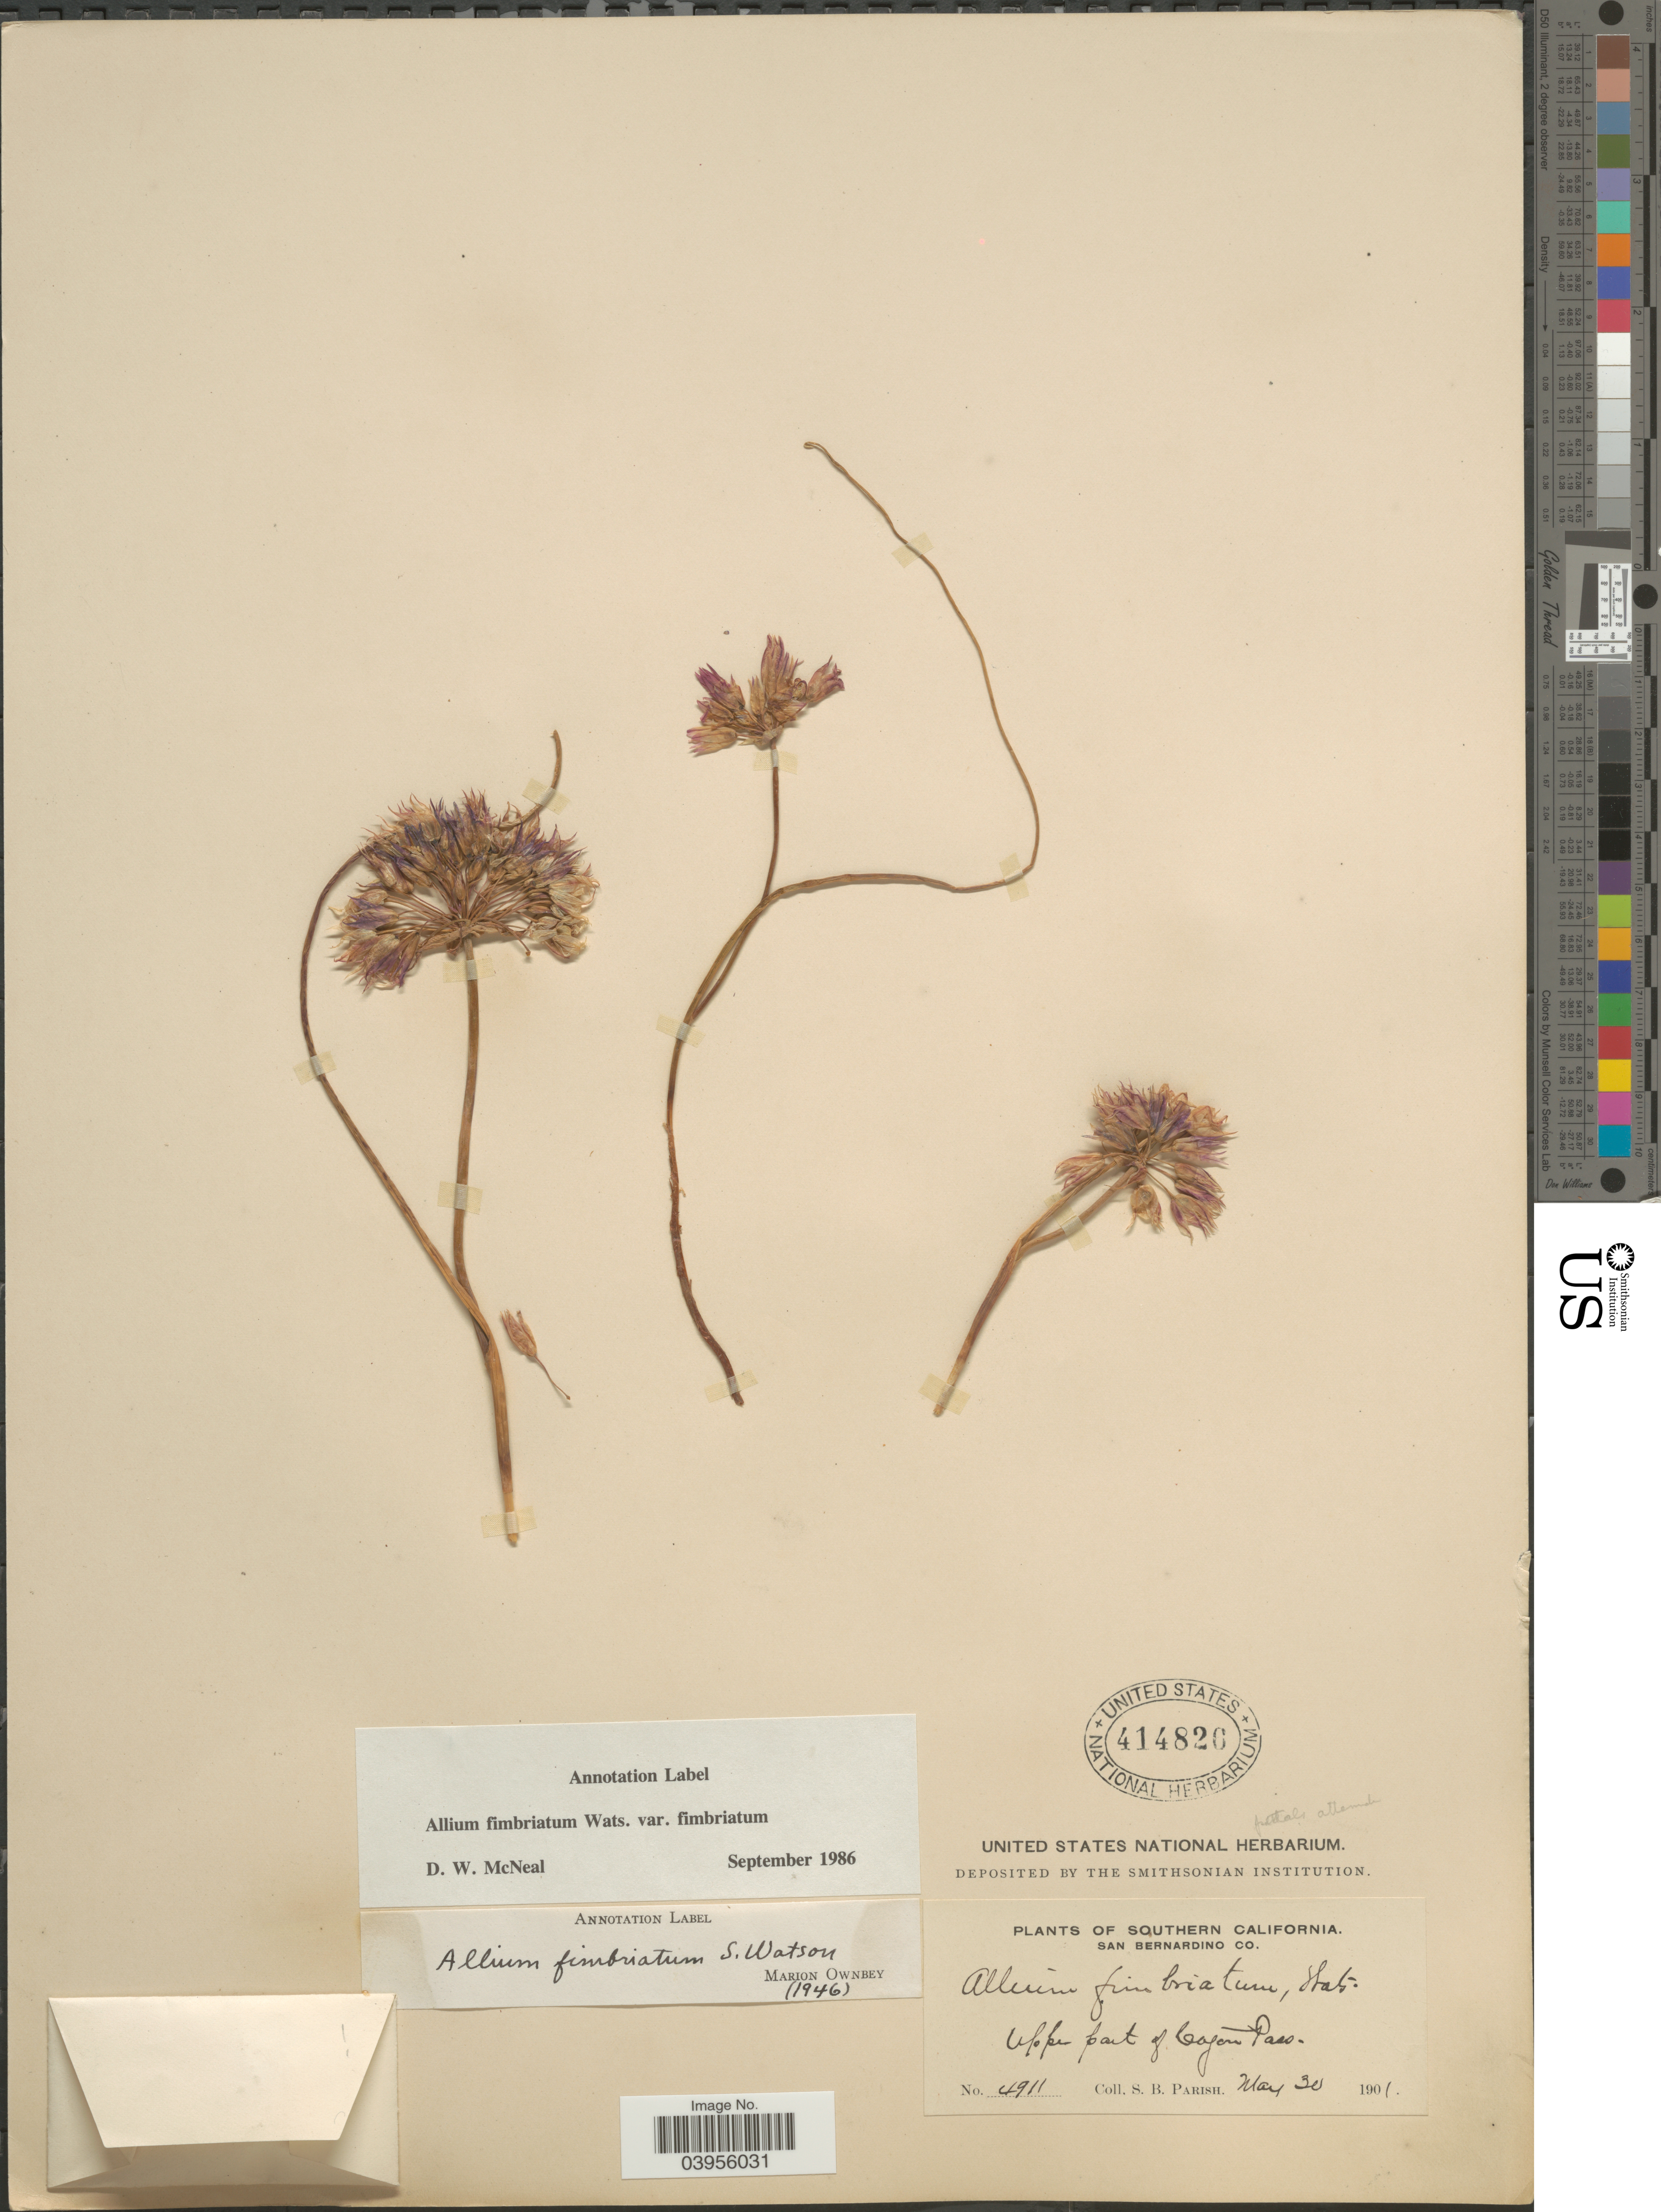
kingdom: Plantae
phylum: Tracheophyta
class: Liliopsida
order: Asparagales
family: Amaryllidaceae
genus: Allium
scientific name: Allium fimbriatum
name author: S. Watson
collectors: S. B. Parish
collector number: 4911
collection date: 1901-05-30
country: United States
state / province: California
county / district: San Bernardino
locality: Southern California. San Bernardino Co. Upper part of Cajon Pass.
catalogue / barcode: US 414826